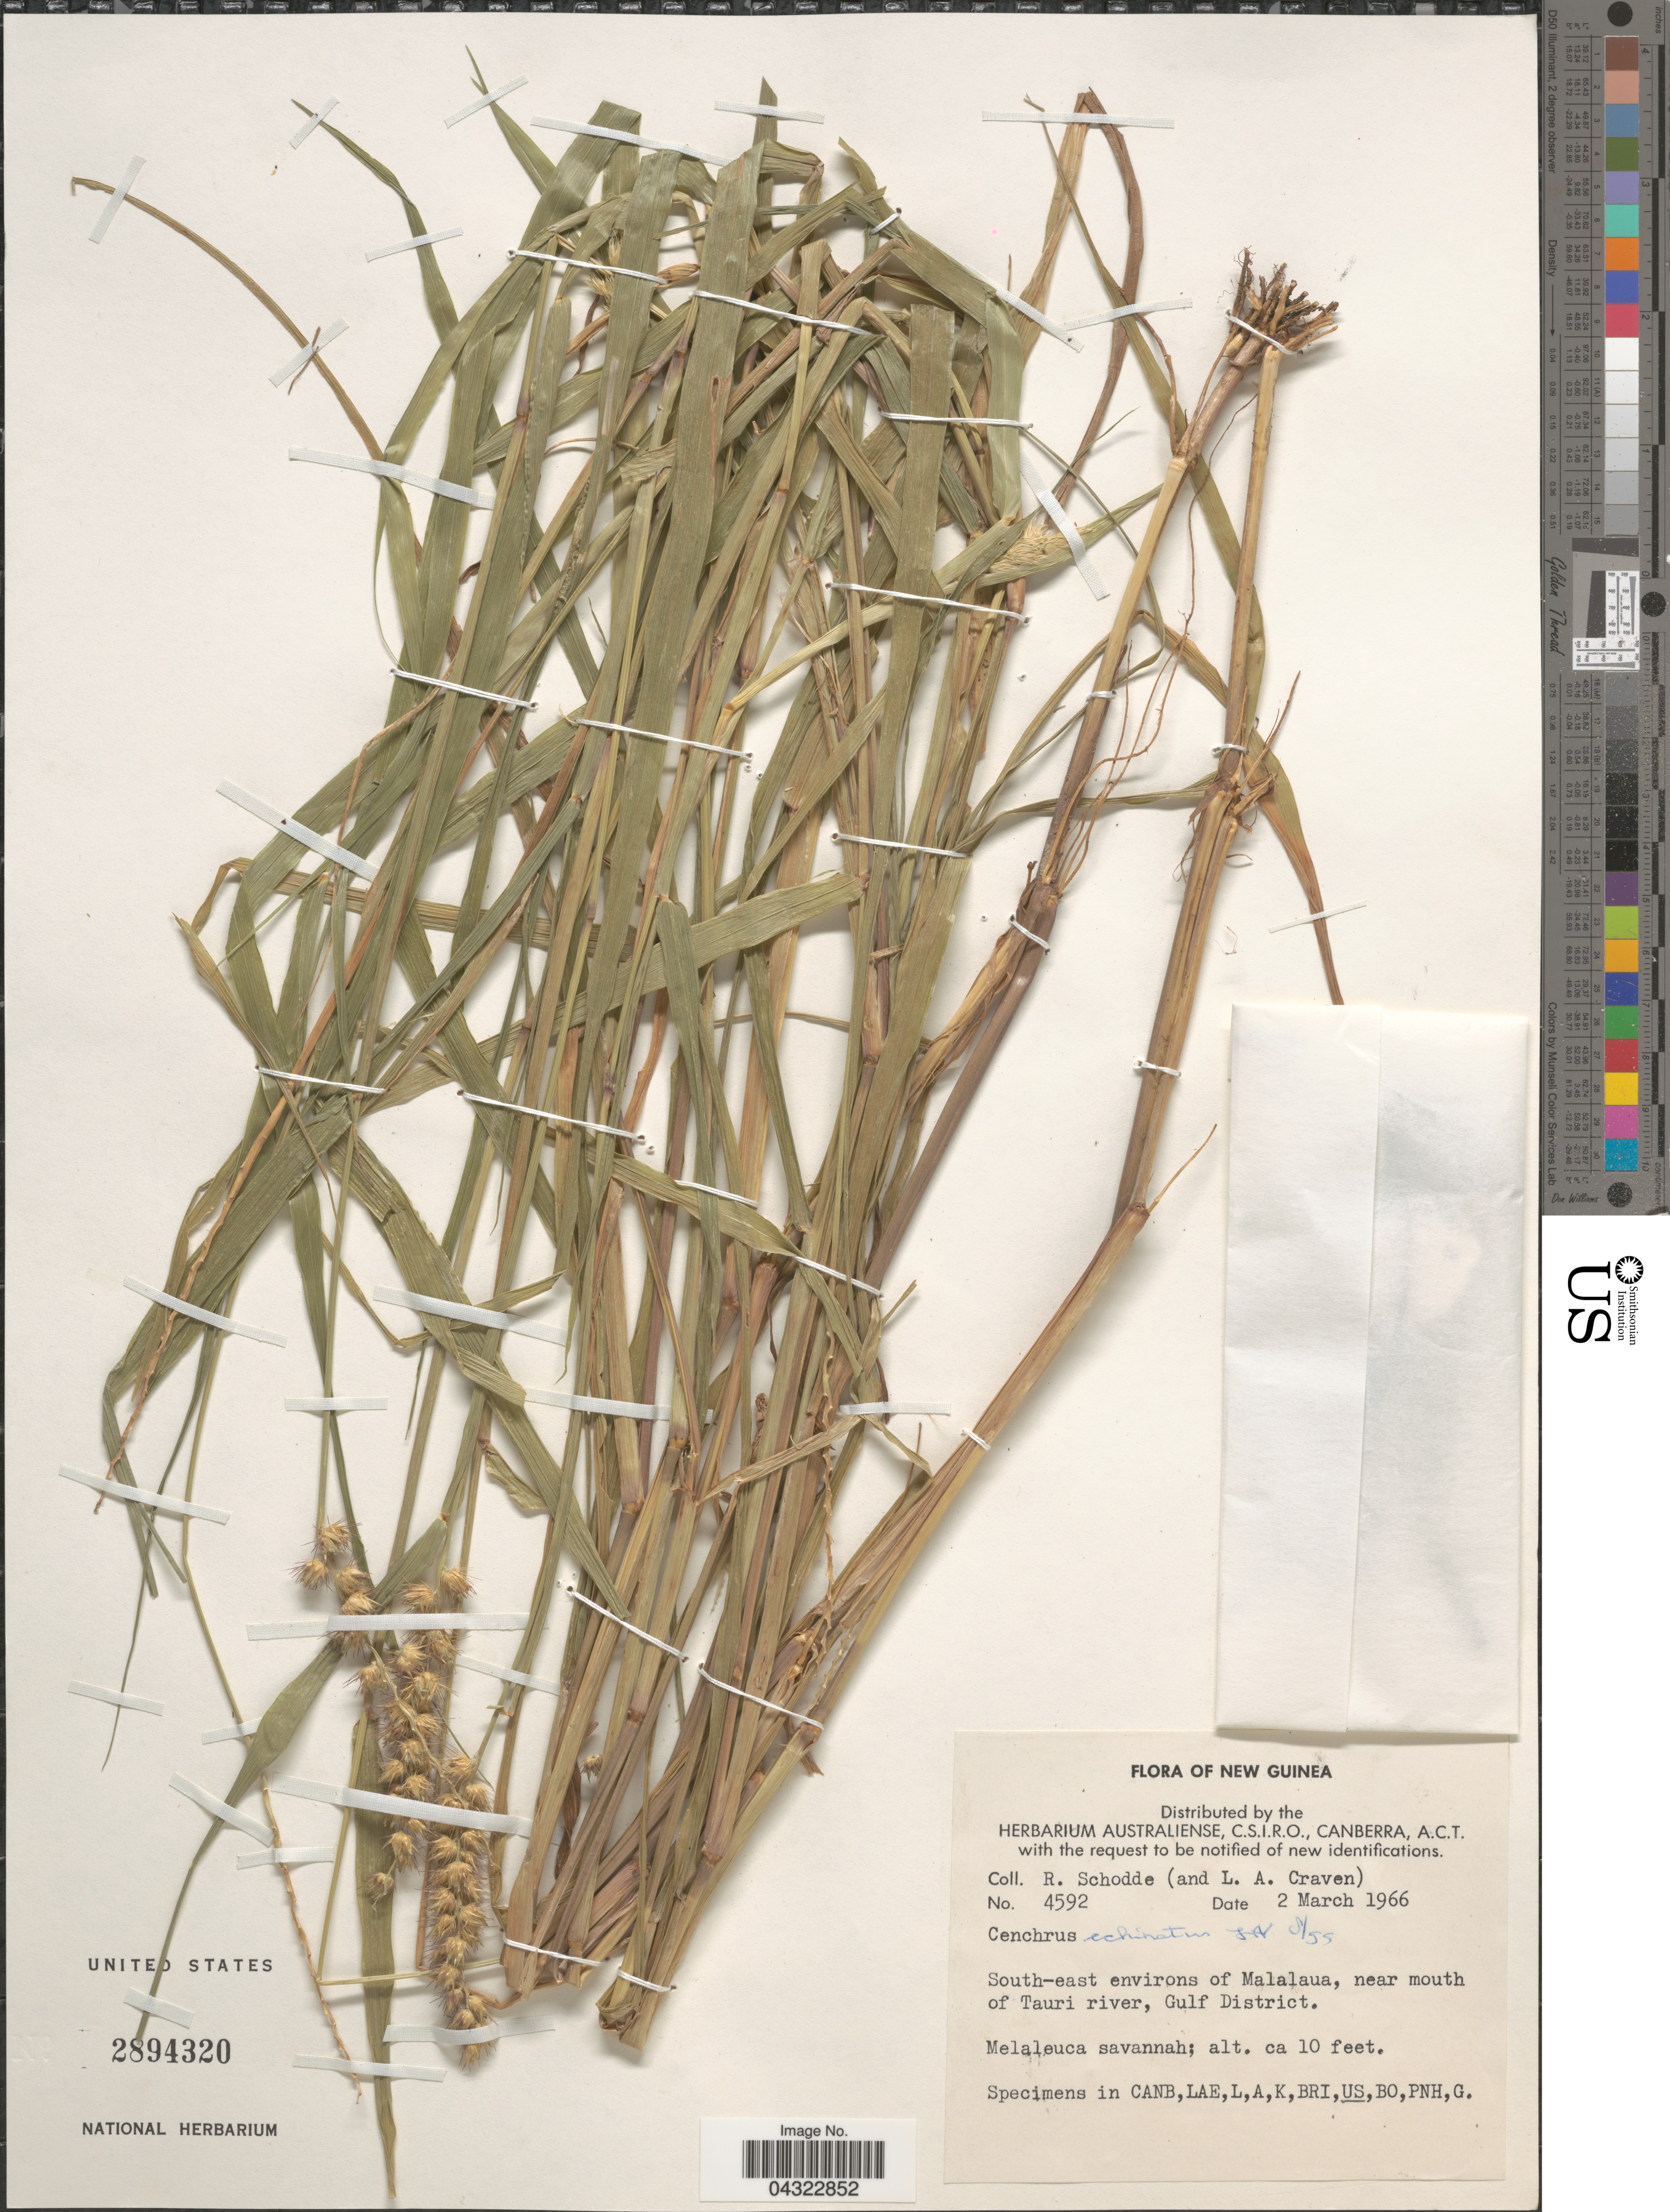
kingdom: Plantae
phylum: Tracheophyta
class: Liliopsida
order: Poales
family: Poaceae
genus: Cenchrus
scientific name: Cenchrus echinatus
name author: L.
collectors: R. Schodde & L. A. Craven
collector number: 4592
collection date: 1966-03-02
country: Papua New Guinea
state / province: Gulf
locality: New Guinea. South-east environs of Malalaua, near mouth of Tauri river, Gulf District.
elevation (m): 3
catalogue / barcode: US 2894320